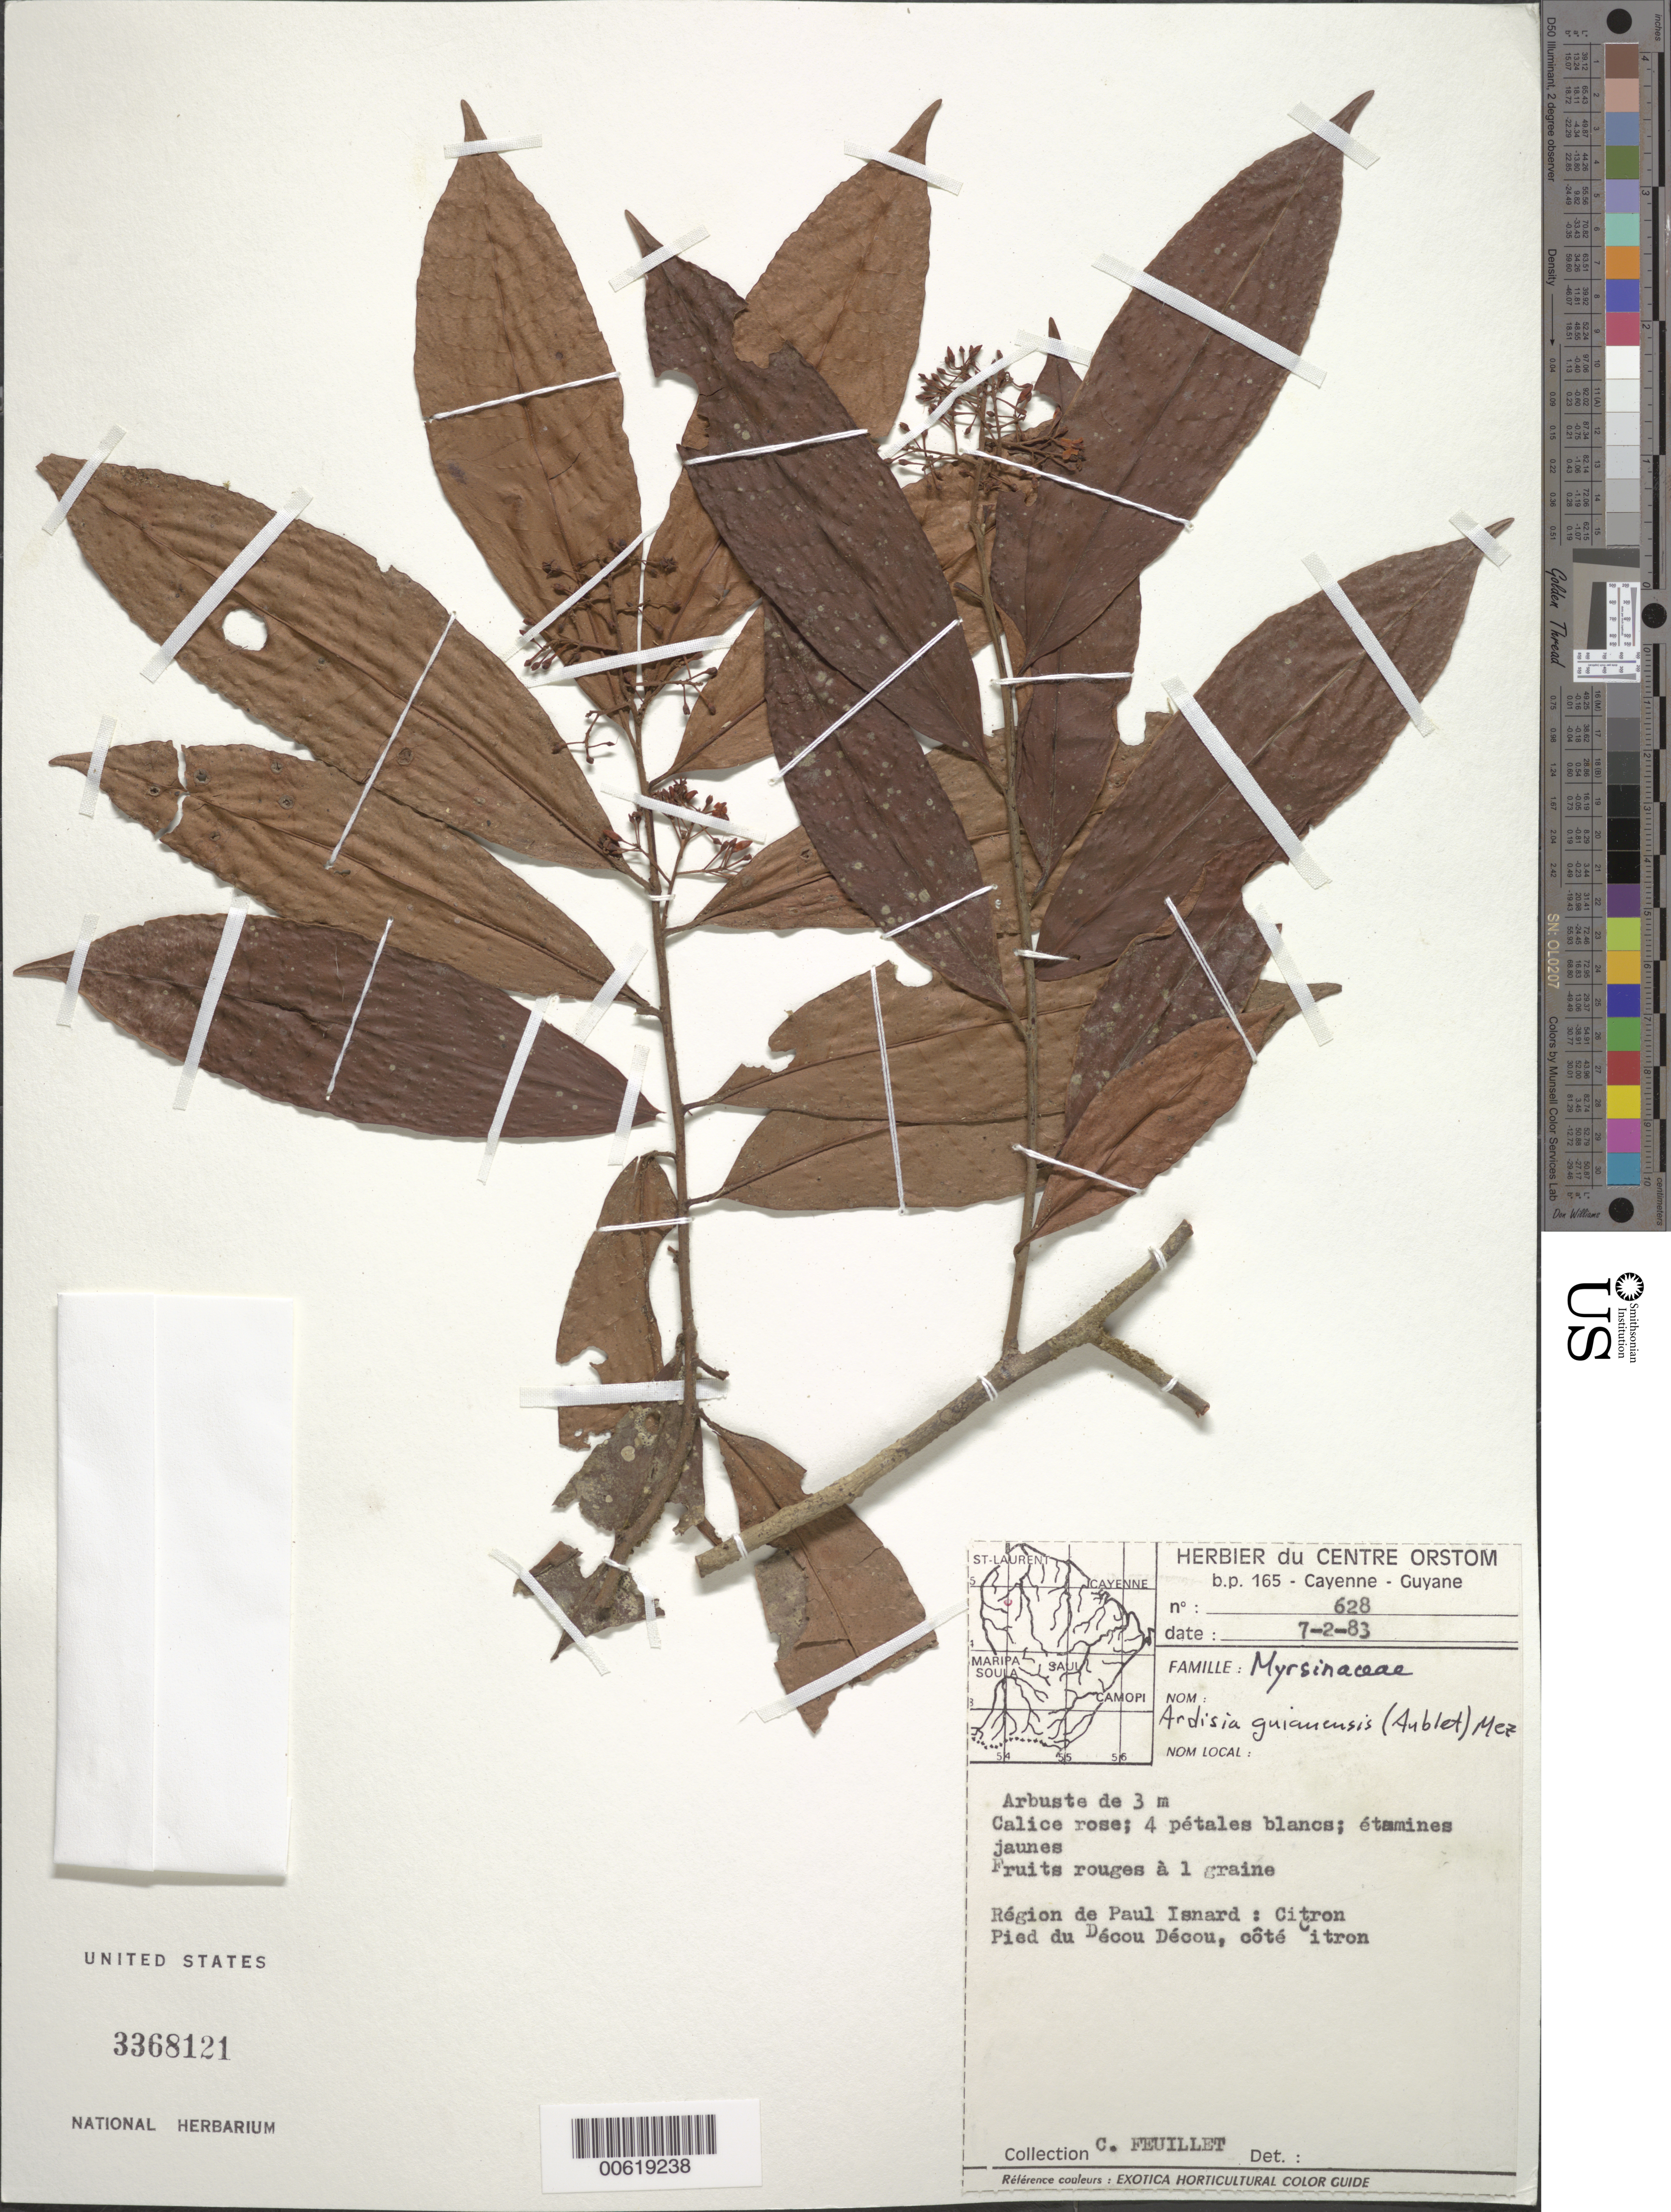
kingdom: Plantae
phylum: Tracheophyta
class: Magnoliopsida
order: Ericales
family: Primulaceae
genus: Ardisia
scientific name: Ardisia guianensis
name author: (Aubl.) Mez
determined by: Pipoly, J. J., III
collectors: C. Feuillet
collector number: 628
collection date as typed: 7-Feb-83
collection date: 1983-02-07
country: French Guiana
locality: Région de Paul Isnard, Citron Pied du Décou Décou, côte Citron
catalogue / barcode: US 3368121